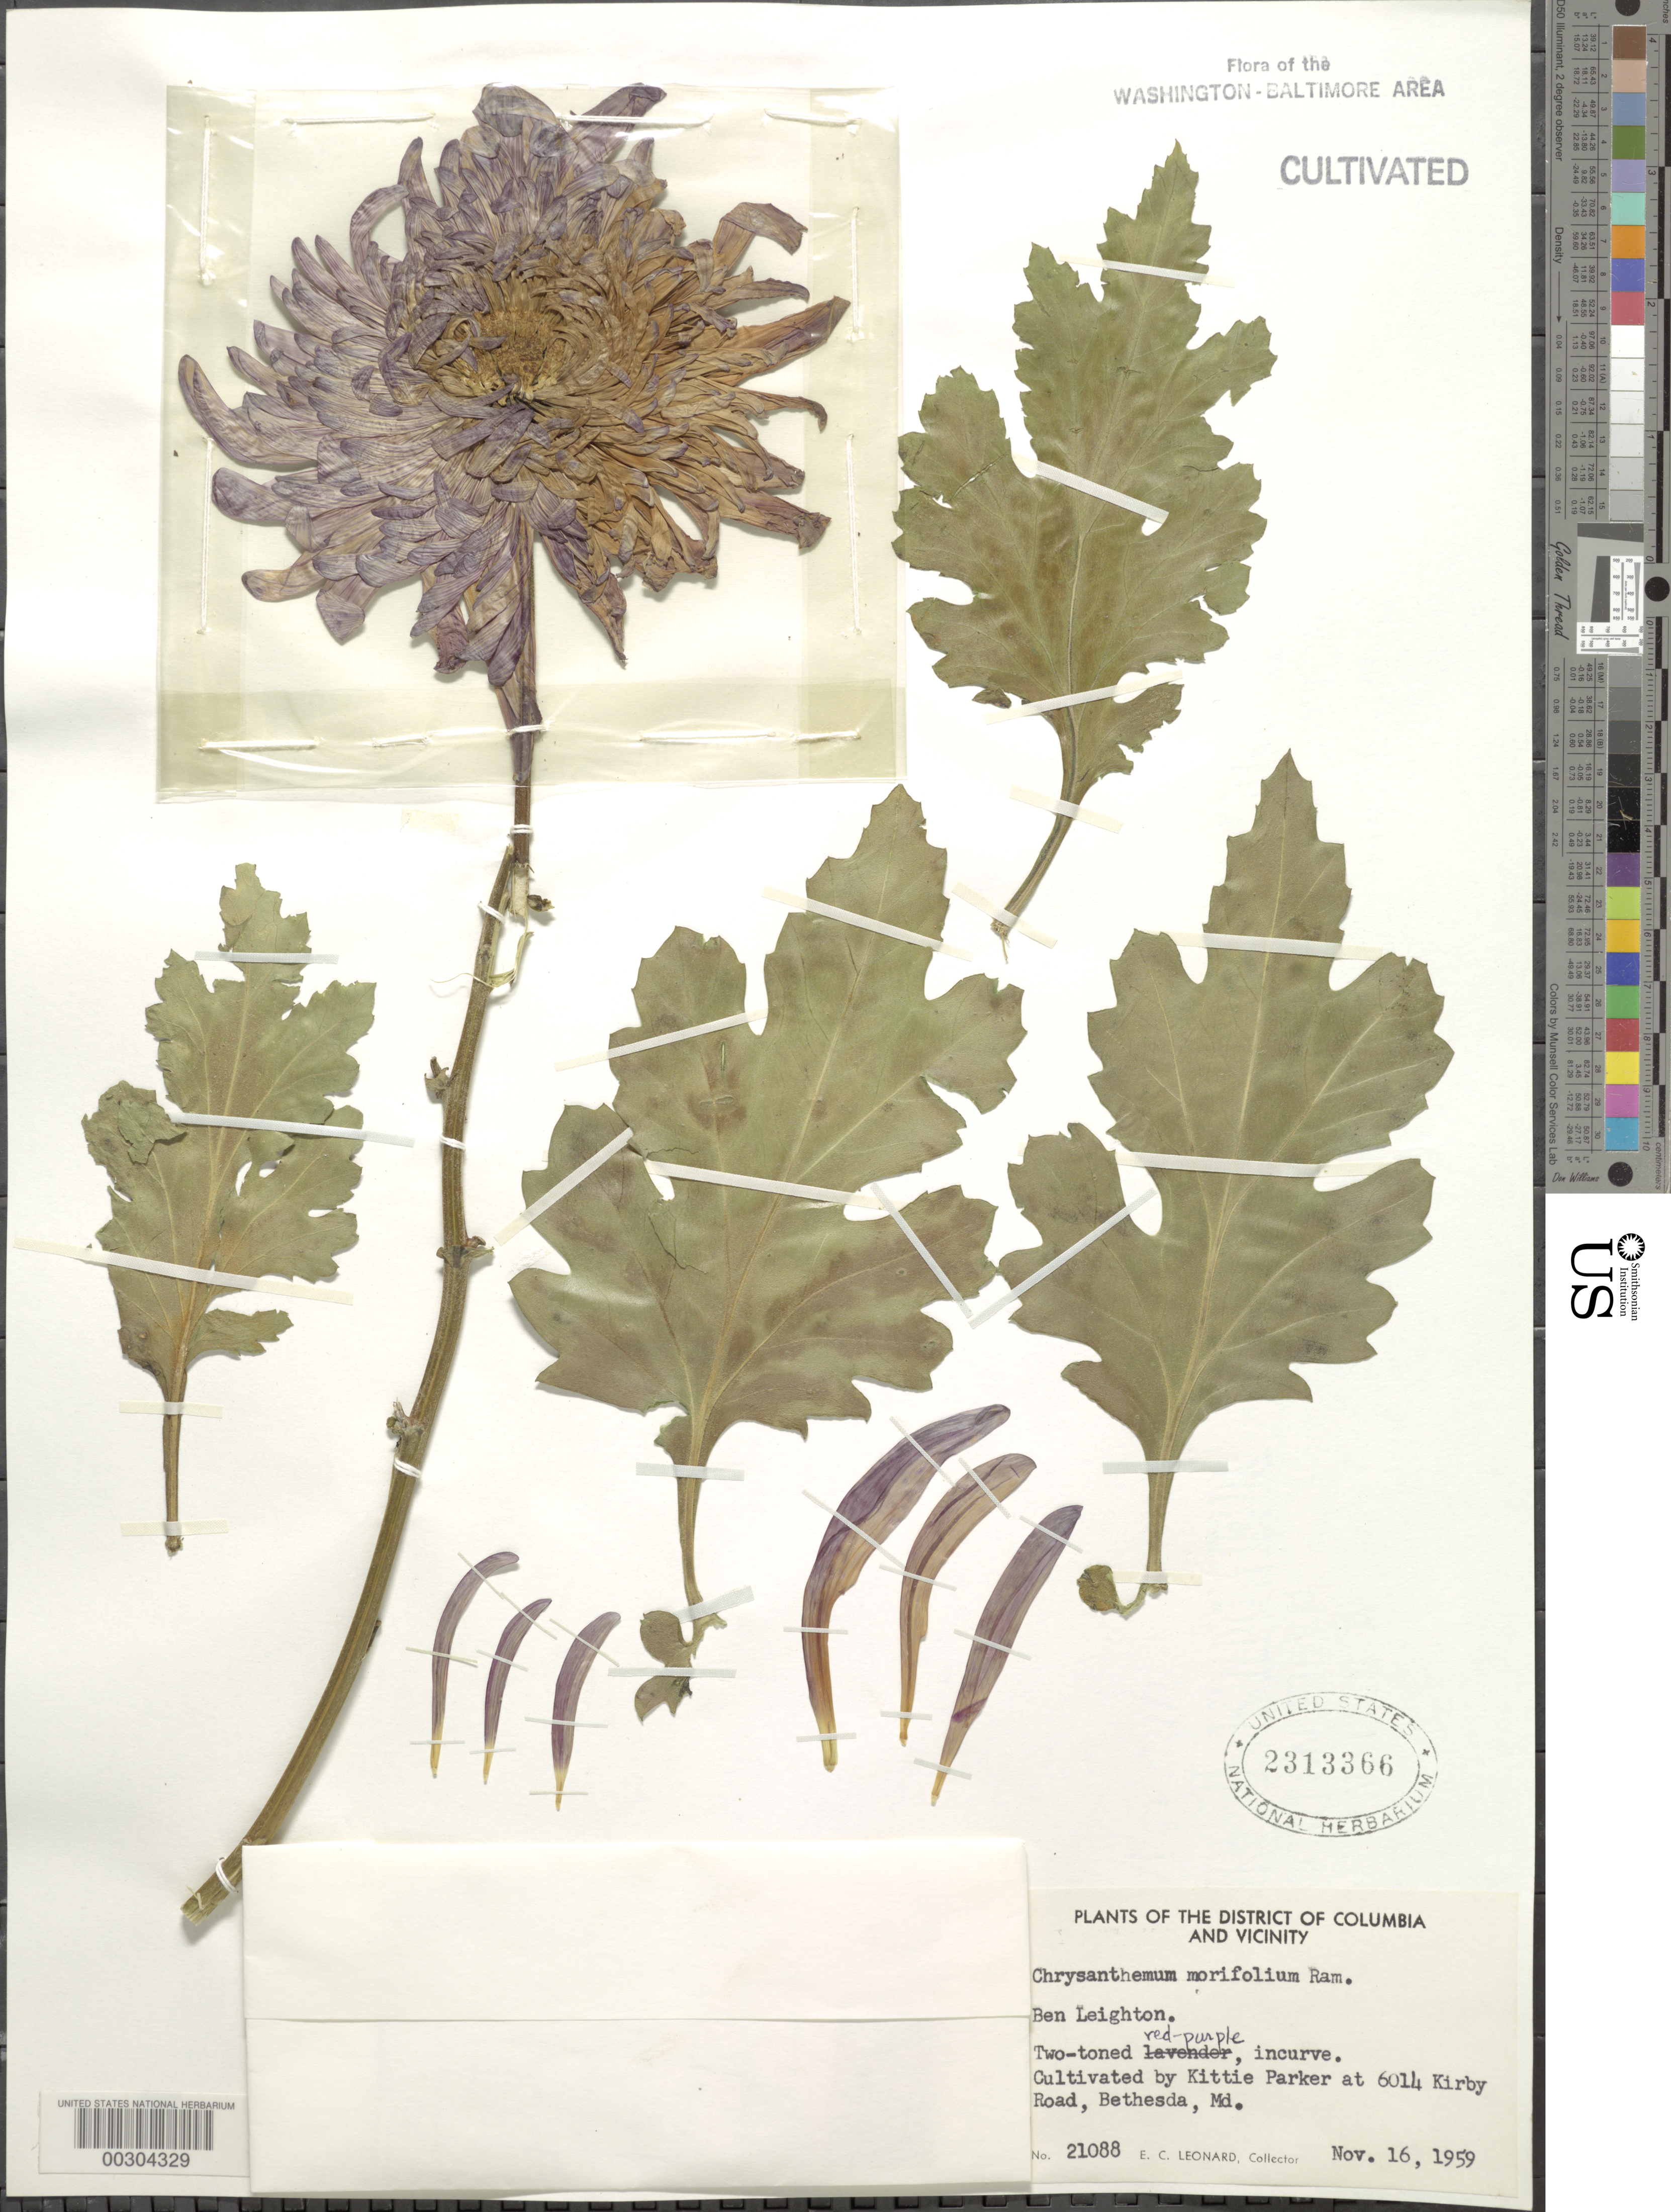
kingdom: Plantae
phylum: Tracheophyta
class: Magnoliopsida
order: Asterales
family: Asteraceae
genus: Chrysanthemum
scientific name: Chrysanthemum morifolium 'Ben Leighton'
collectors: E. C. Leonard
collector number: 21088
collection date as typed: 16 Nov 1959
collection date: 1959-11-16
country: United States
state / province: Maryland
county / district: Montgomery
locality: Bethesda, 6014 Kirby Rd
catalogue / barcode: US 2313366